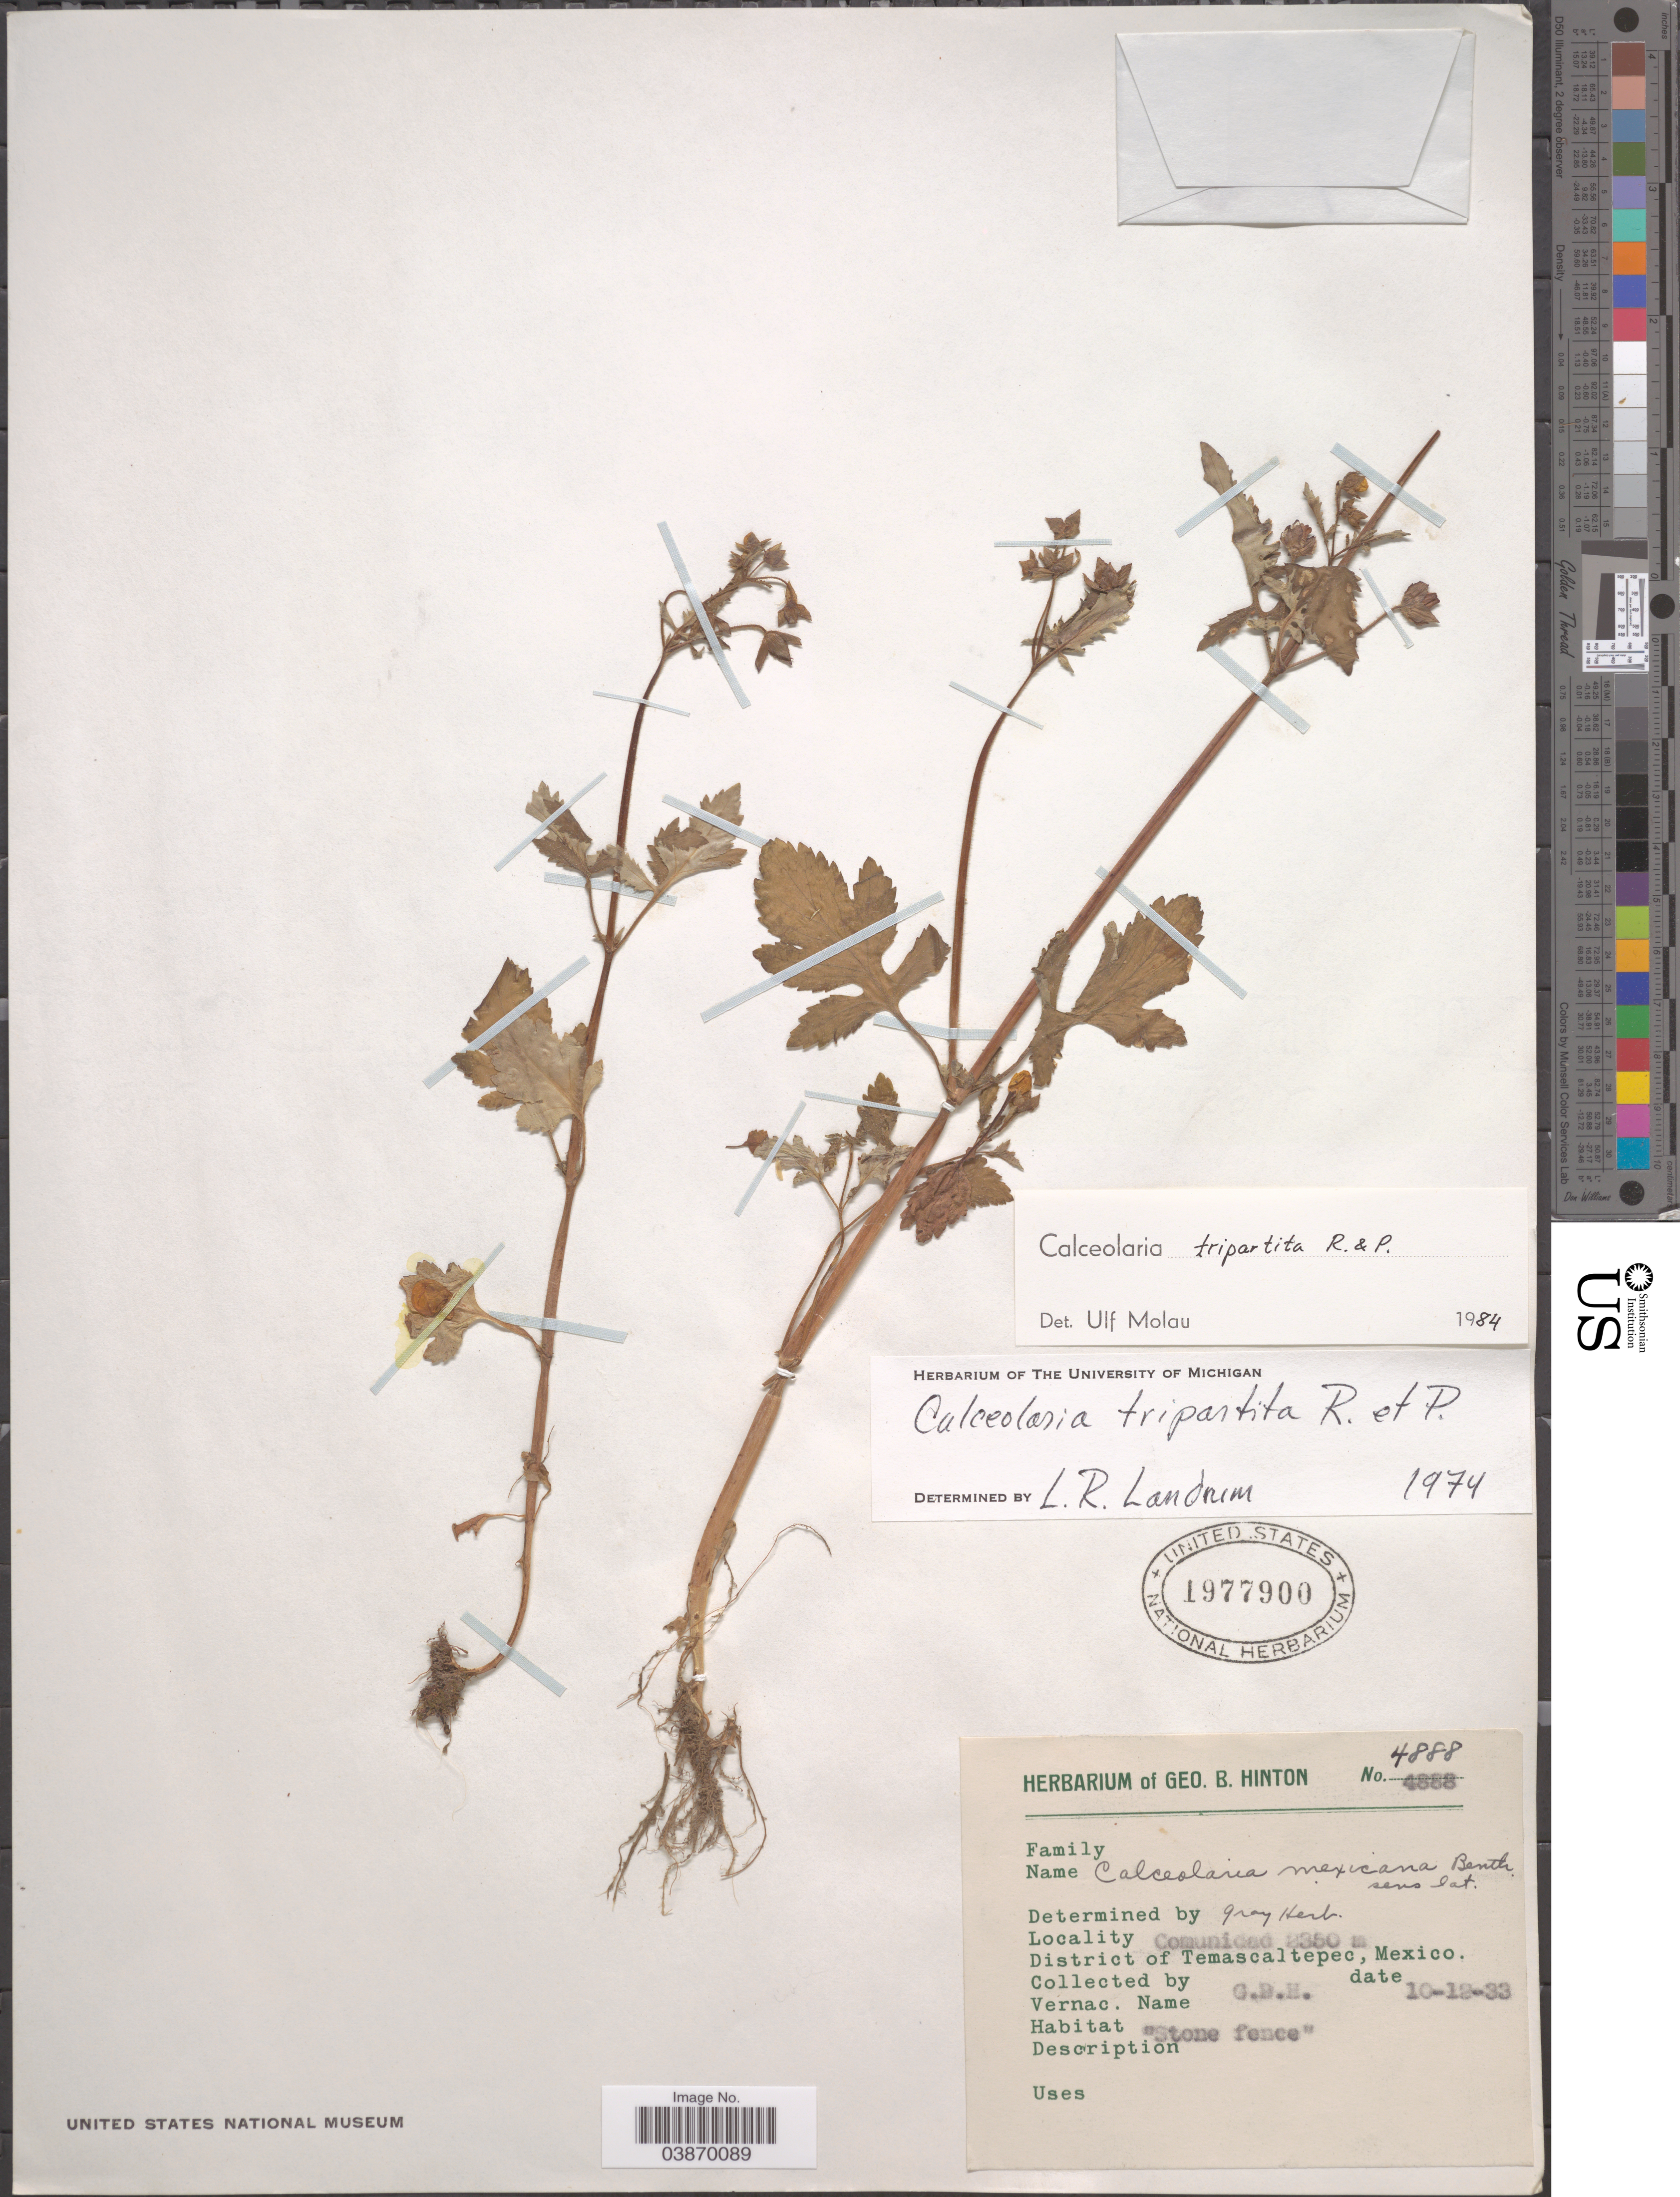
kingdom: Plantae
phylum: Tracheophyta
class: Magnoliopsida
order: Lamiales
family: Calceolariaceae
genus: Calceolaria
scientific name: Calceolaria tripartita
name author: Ruiz & Pav.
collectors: G. B. Hinton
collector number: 4888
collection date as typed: Transcribed d/m/y: 10/12/33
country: Mexico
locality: Comunidad. District of Temascaltepec.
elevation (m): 2350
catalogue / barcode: US 1977900